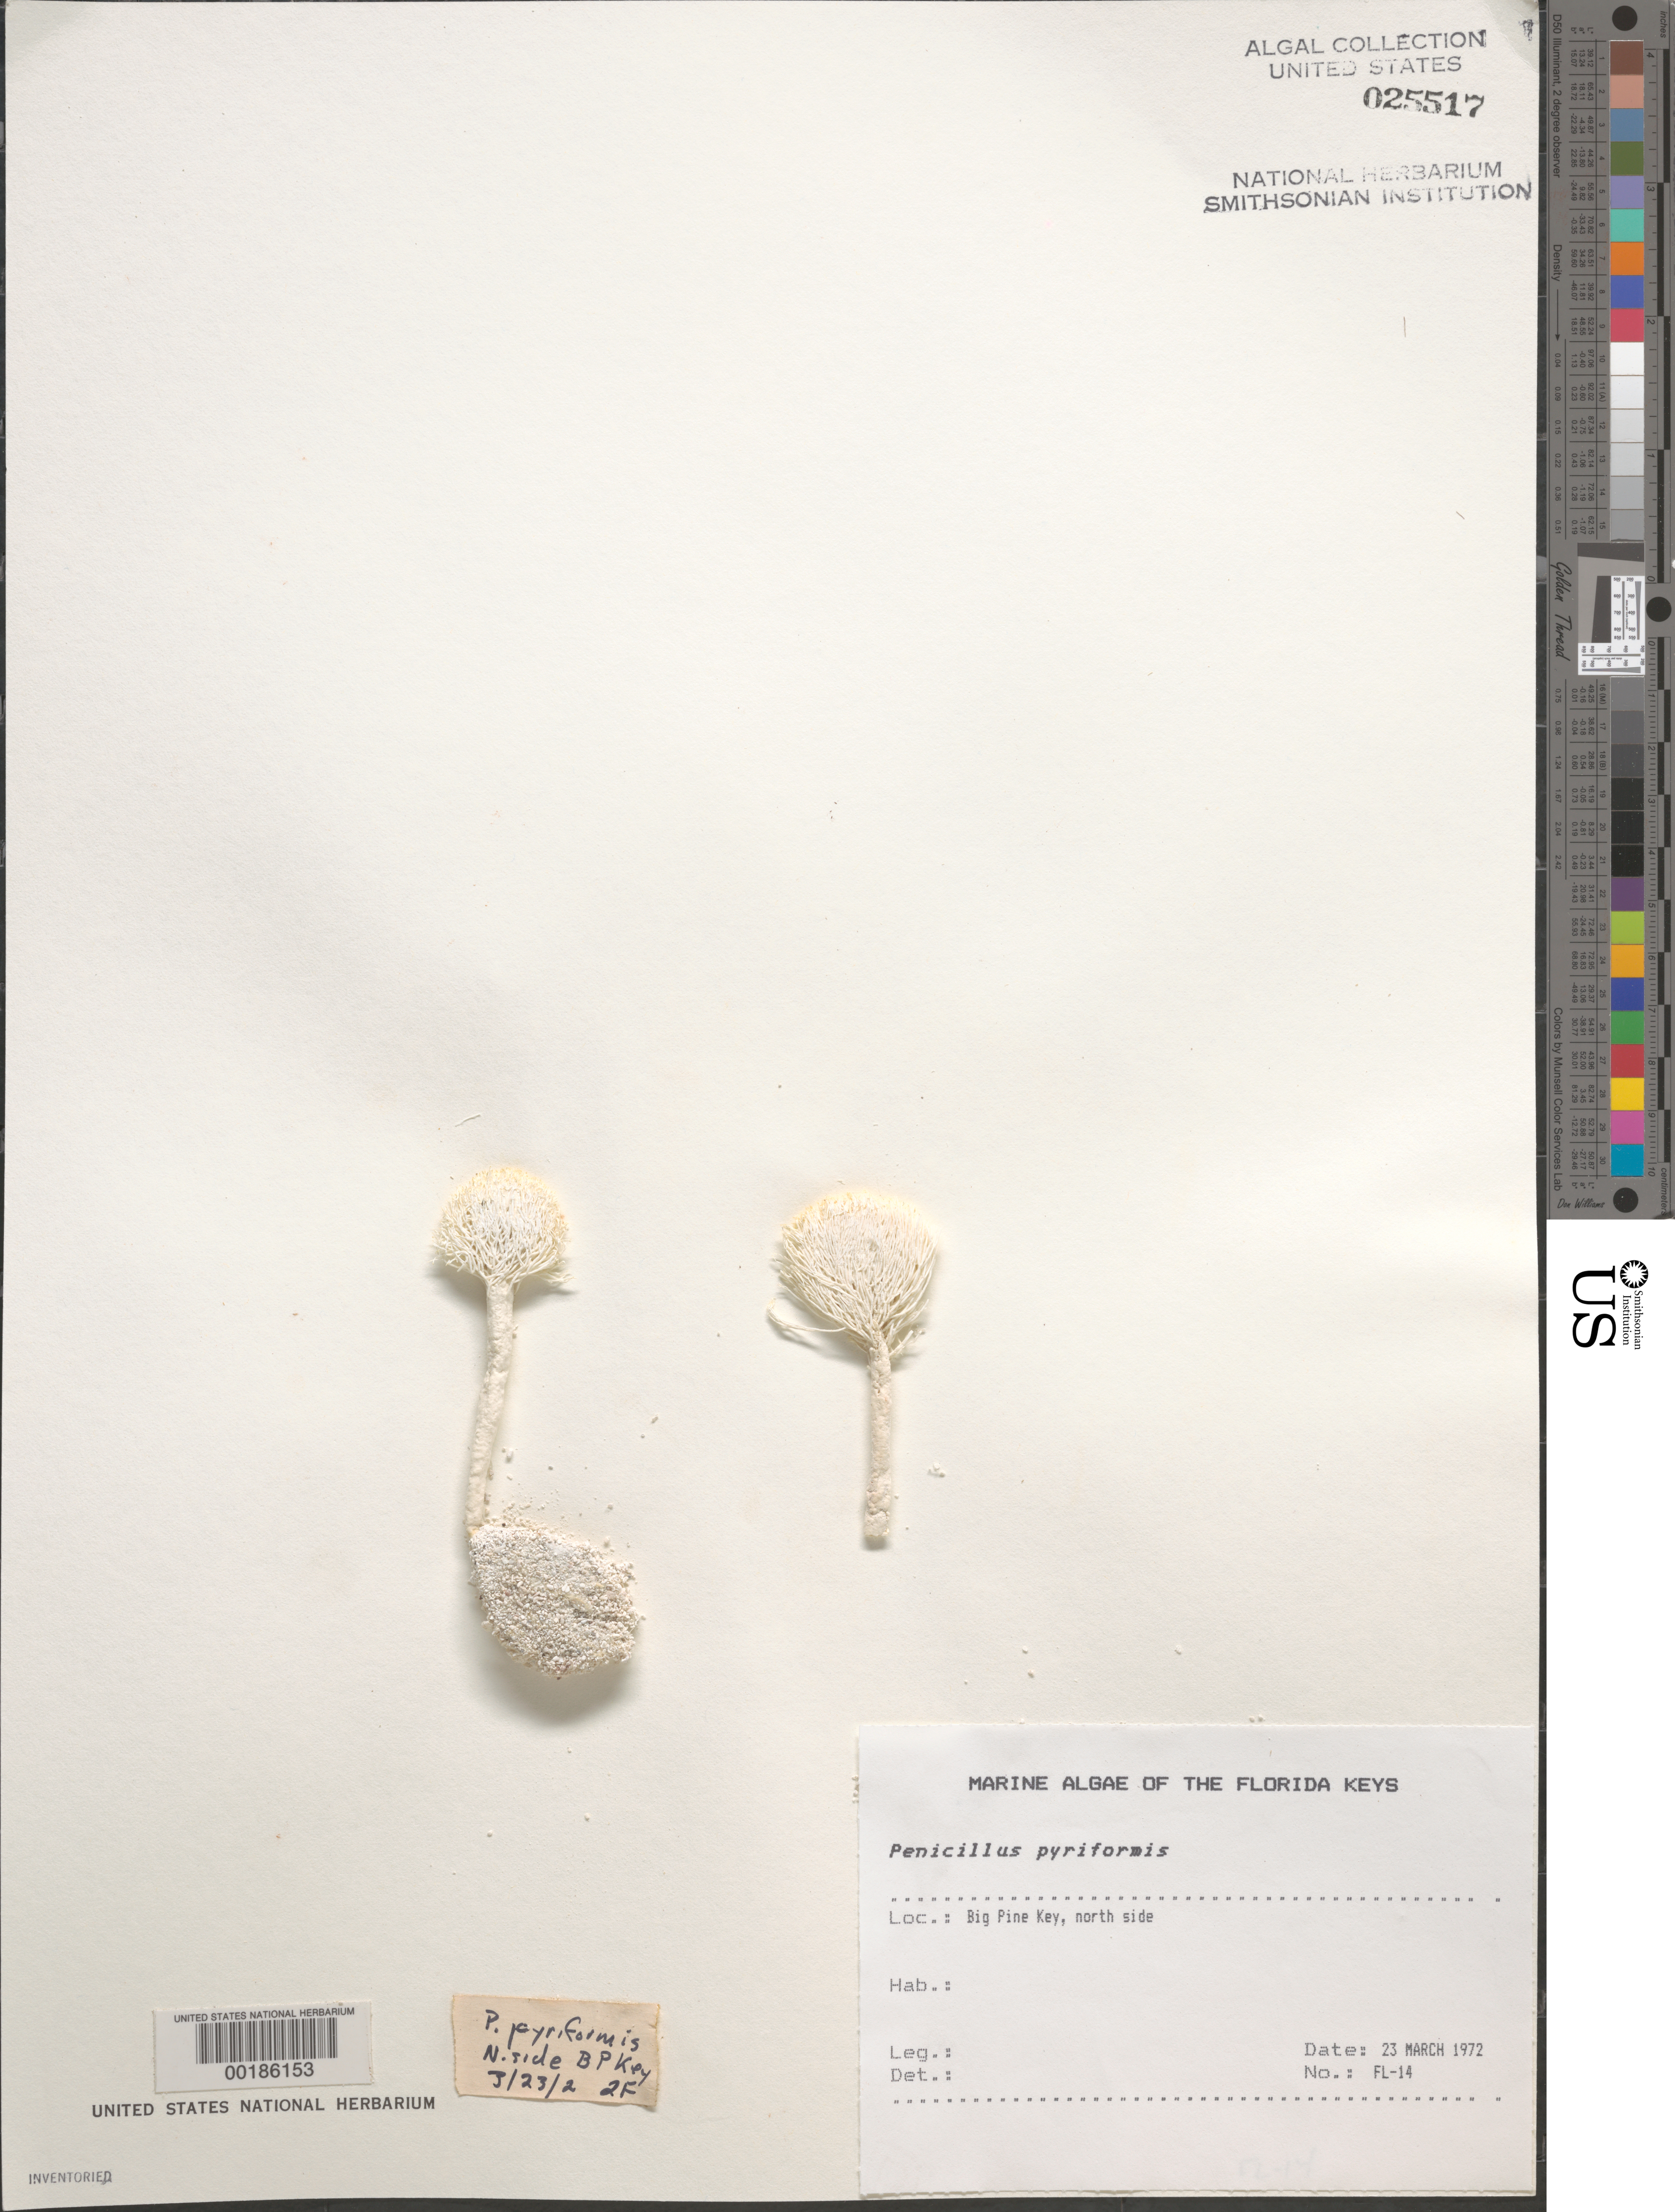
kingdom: Plantae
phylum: Chlorophyta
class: Ulvophyceae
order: Bryopsidales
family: Udoteaceae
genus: Penicillus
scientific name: Penicillus pyriformis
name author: A. Gepp & E. Gepp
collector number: FL-14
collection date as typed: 23 Mar 1972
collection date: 1972-03-23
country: United States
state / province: Florida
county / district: Monroe County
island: Big Pine Key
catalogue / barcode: US 25517